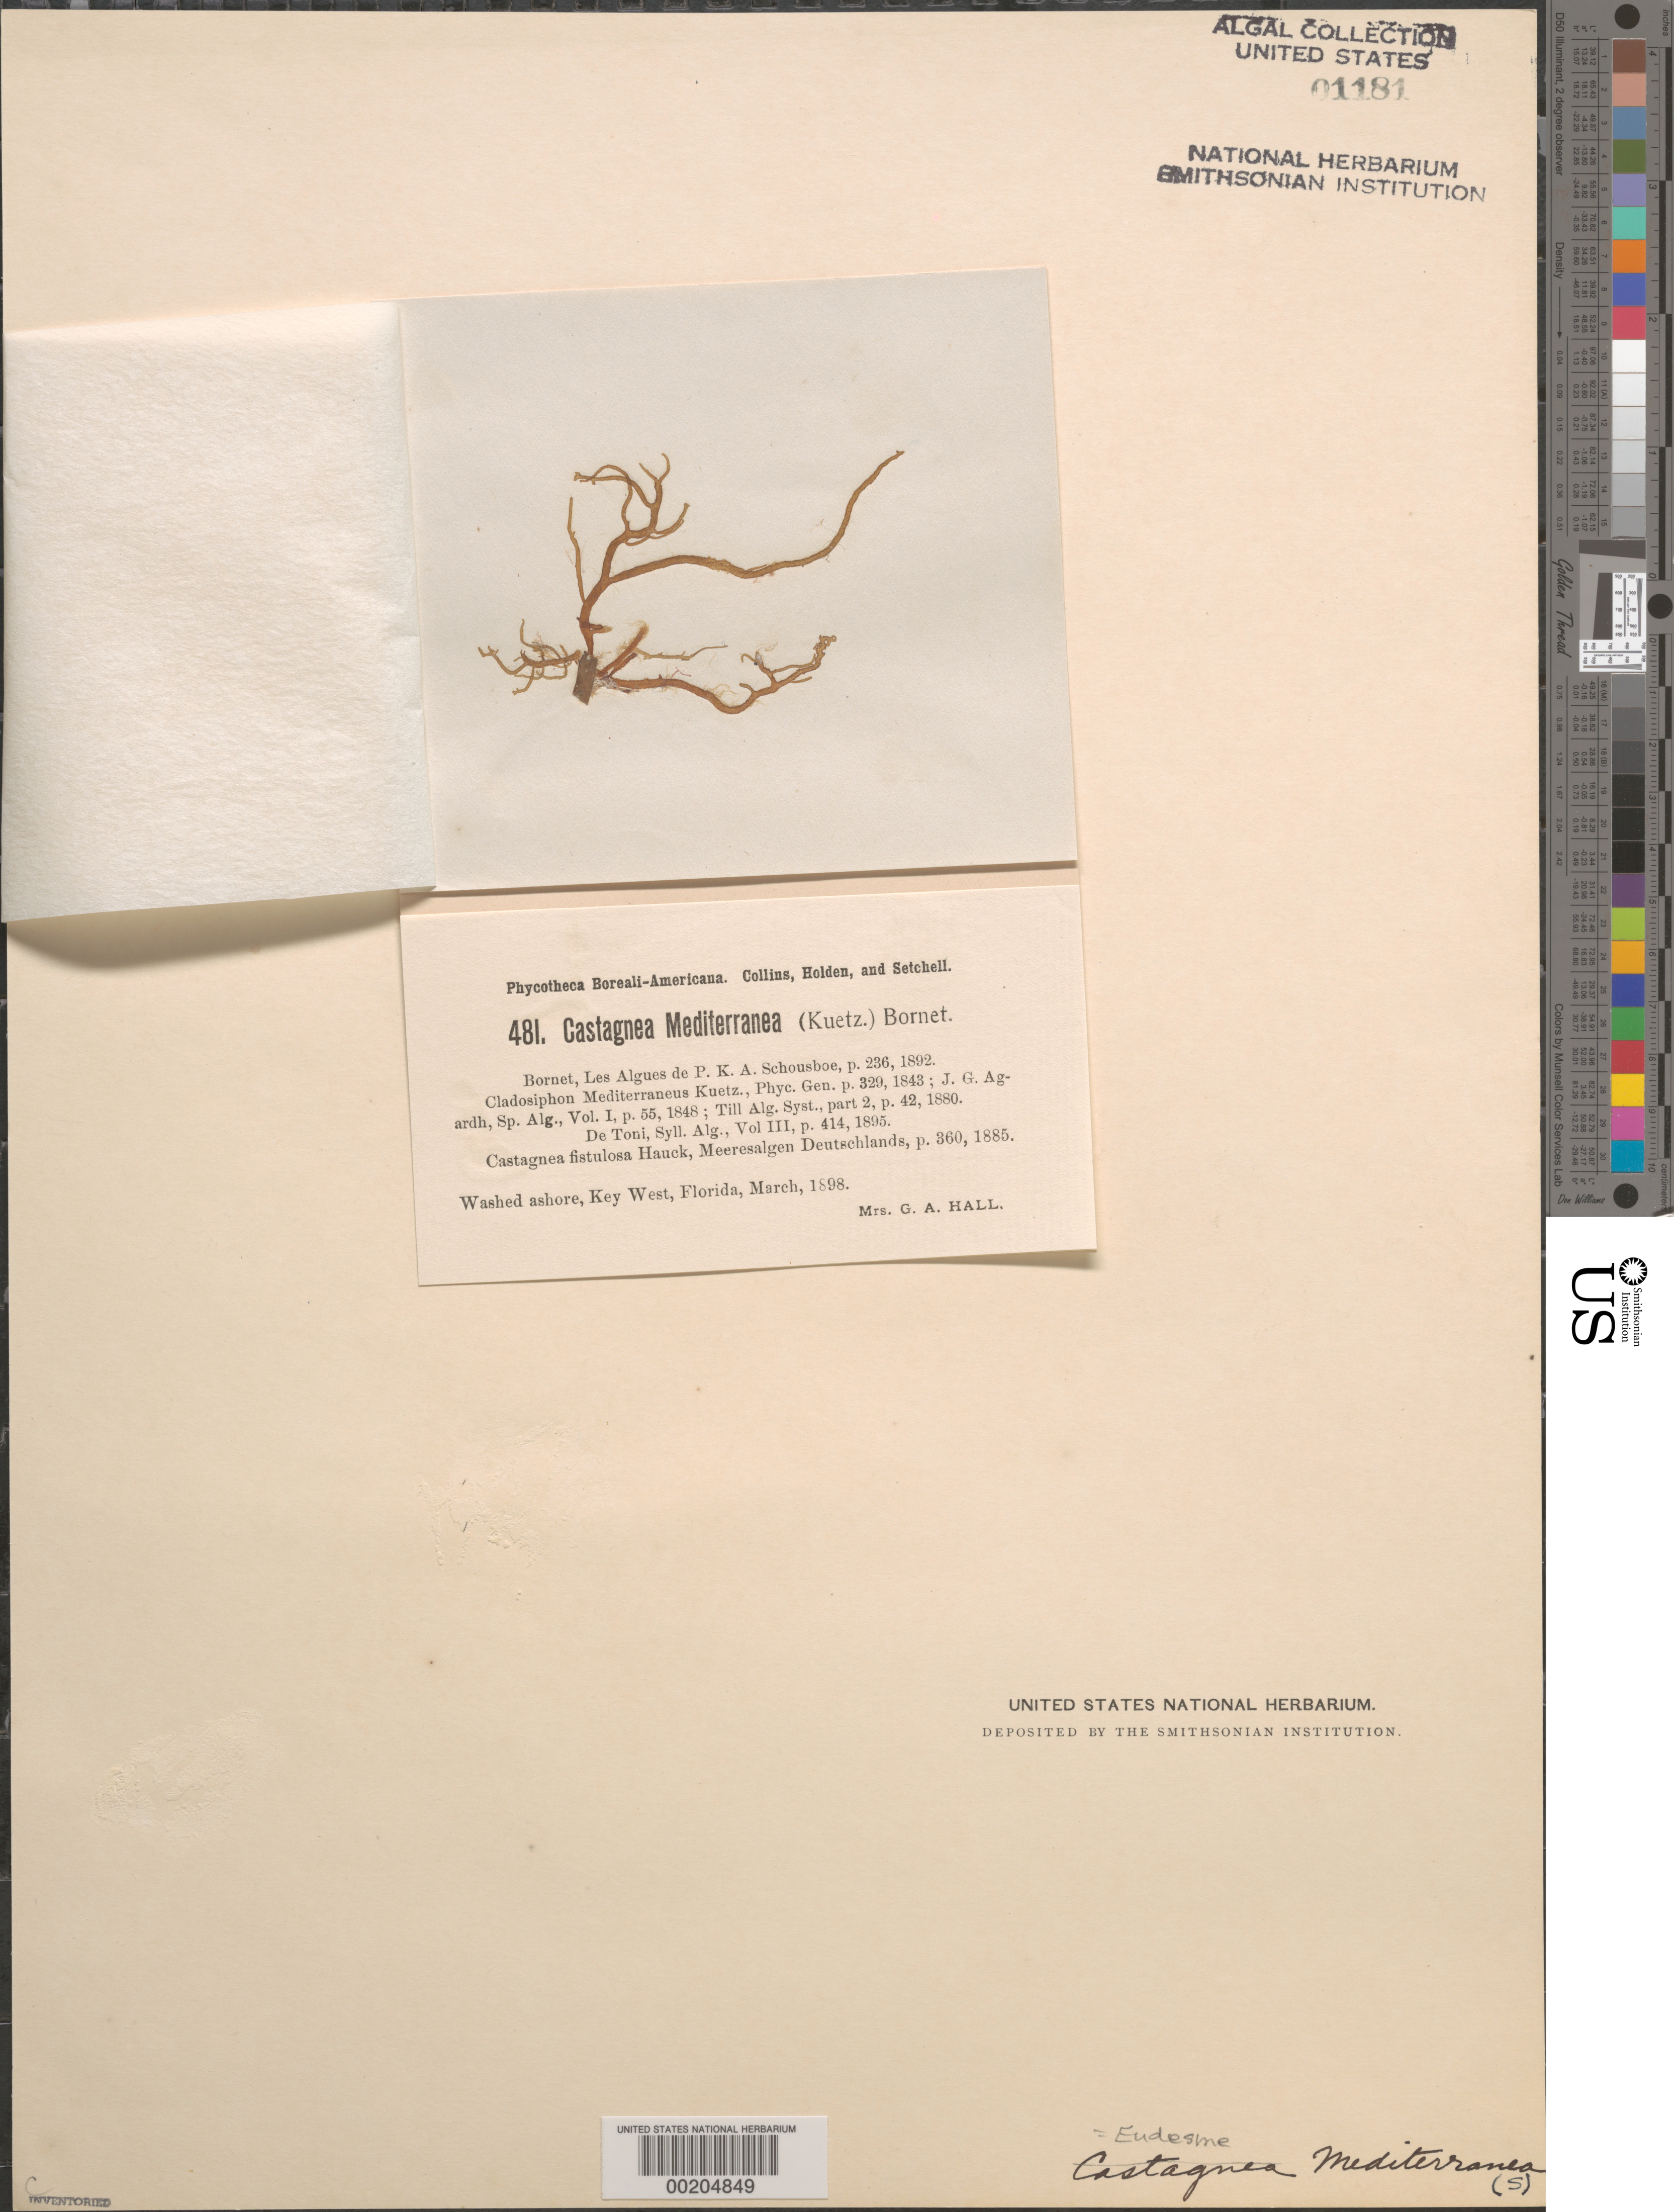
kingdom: Chromista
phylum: Ochrophyta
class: Phaeophyceae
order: Ectocarpales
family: Chordariaceae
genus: Eudesme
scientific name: Eudesme mediterranea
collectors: Mrs. Hall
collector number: PB-A 481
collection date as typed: Mar 1898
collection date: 1898-03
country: United States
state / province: Florida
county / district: Monroe County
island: Key West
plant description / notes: Collins, Holden & Setchell, Phycotheca Boreali-Americana, as Castagnea mediterranea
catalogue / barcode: US 1181